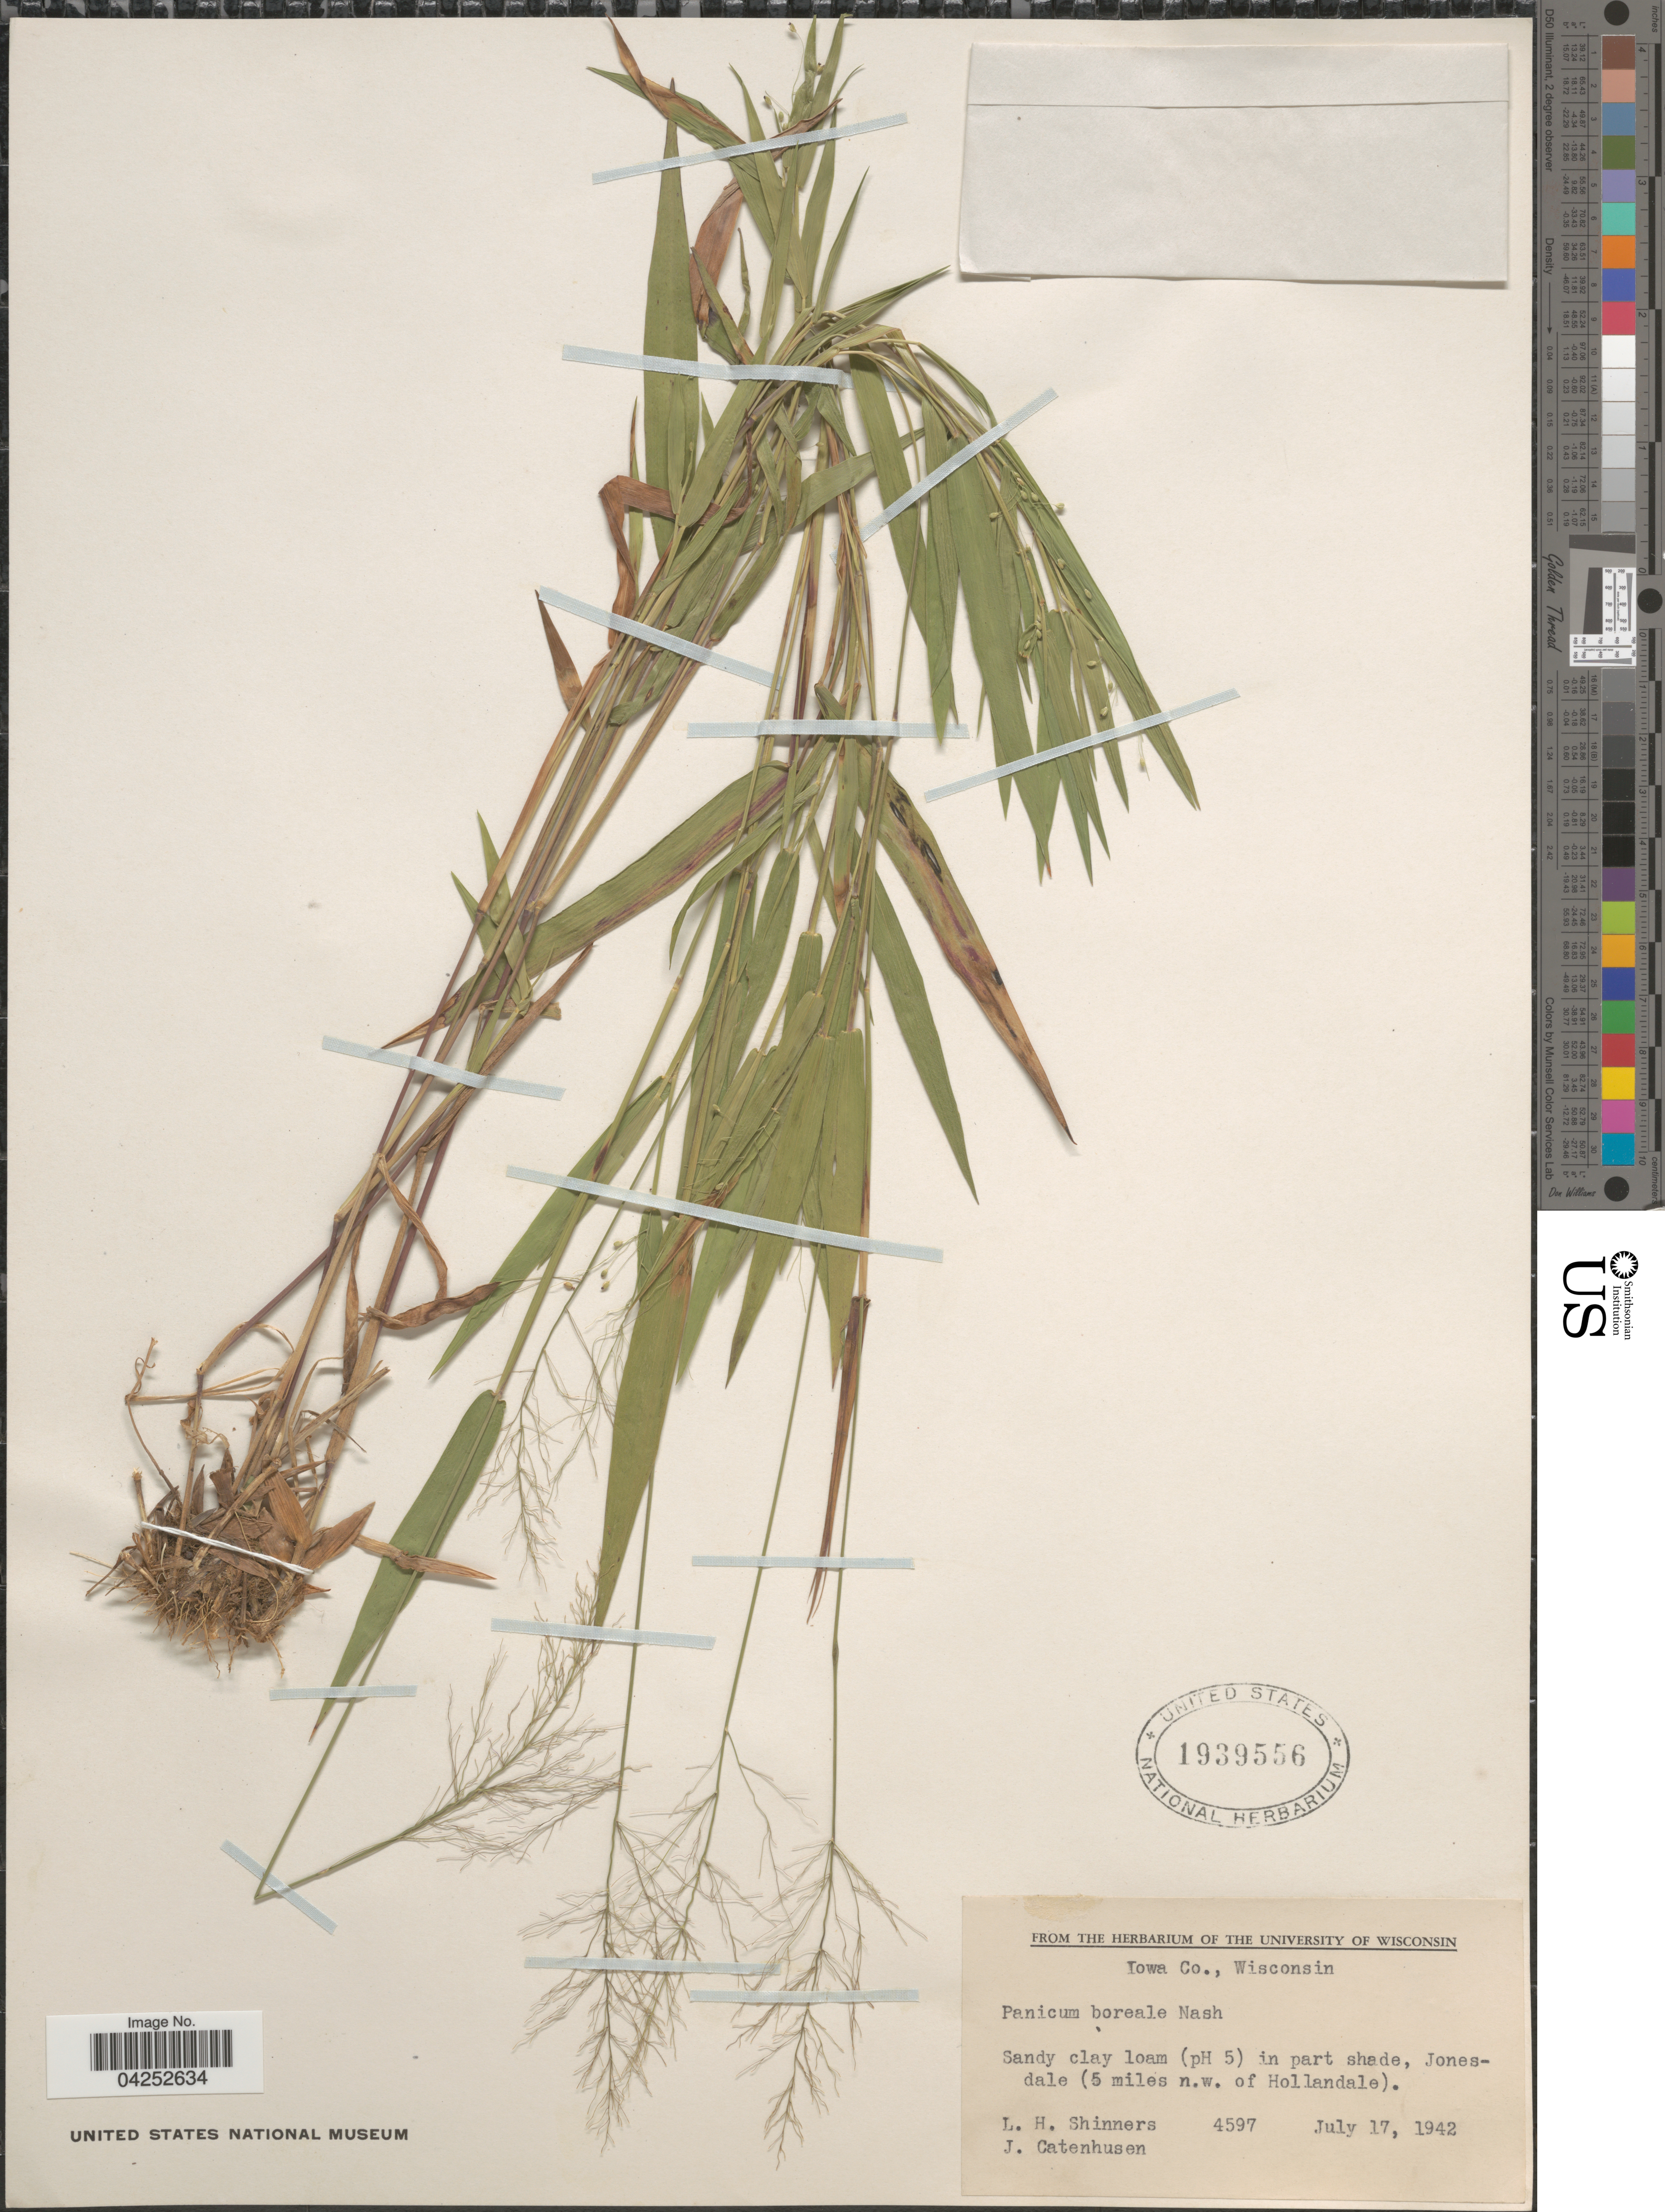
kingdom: Plantae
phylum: Tracheophyta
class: Liliopsida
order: Poales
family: Poaceae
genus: Dichanthelium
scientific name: Dichanthelium boreale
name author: (Nash) Freckmann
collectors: L. H. Shinners & J. Catenhusen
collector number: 4597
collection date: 1942-07-17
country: United States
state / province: Wisconsin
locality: Jonesdale (5 miles n.w. of Hollandale).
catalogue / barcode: US 1939556